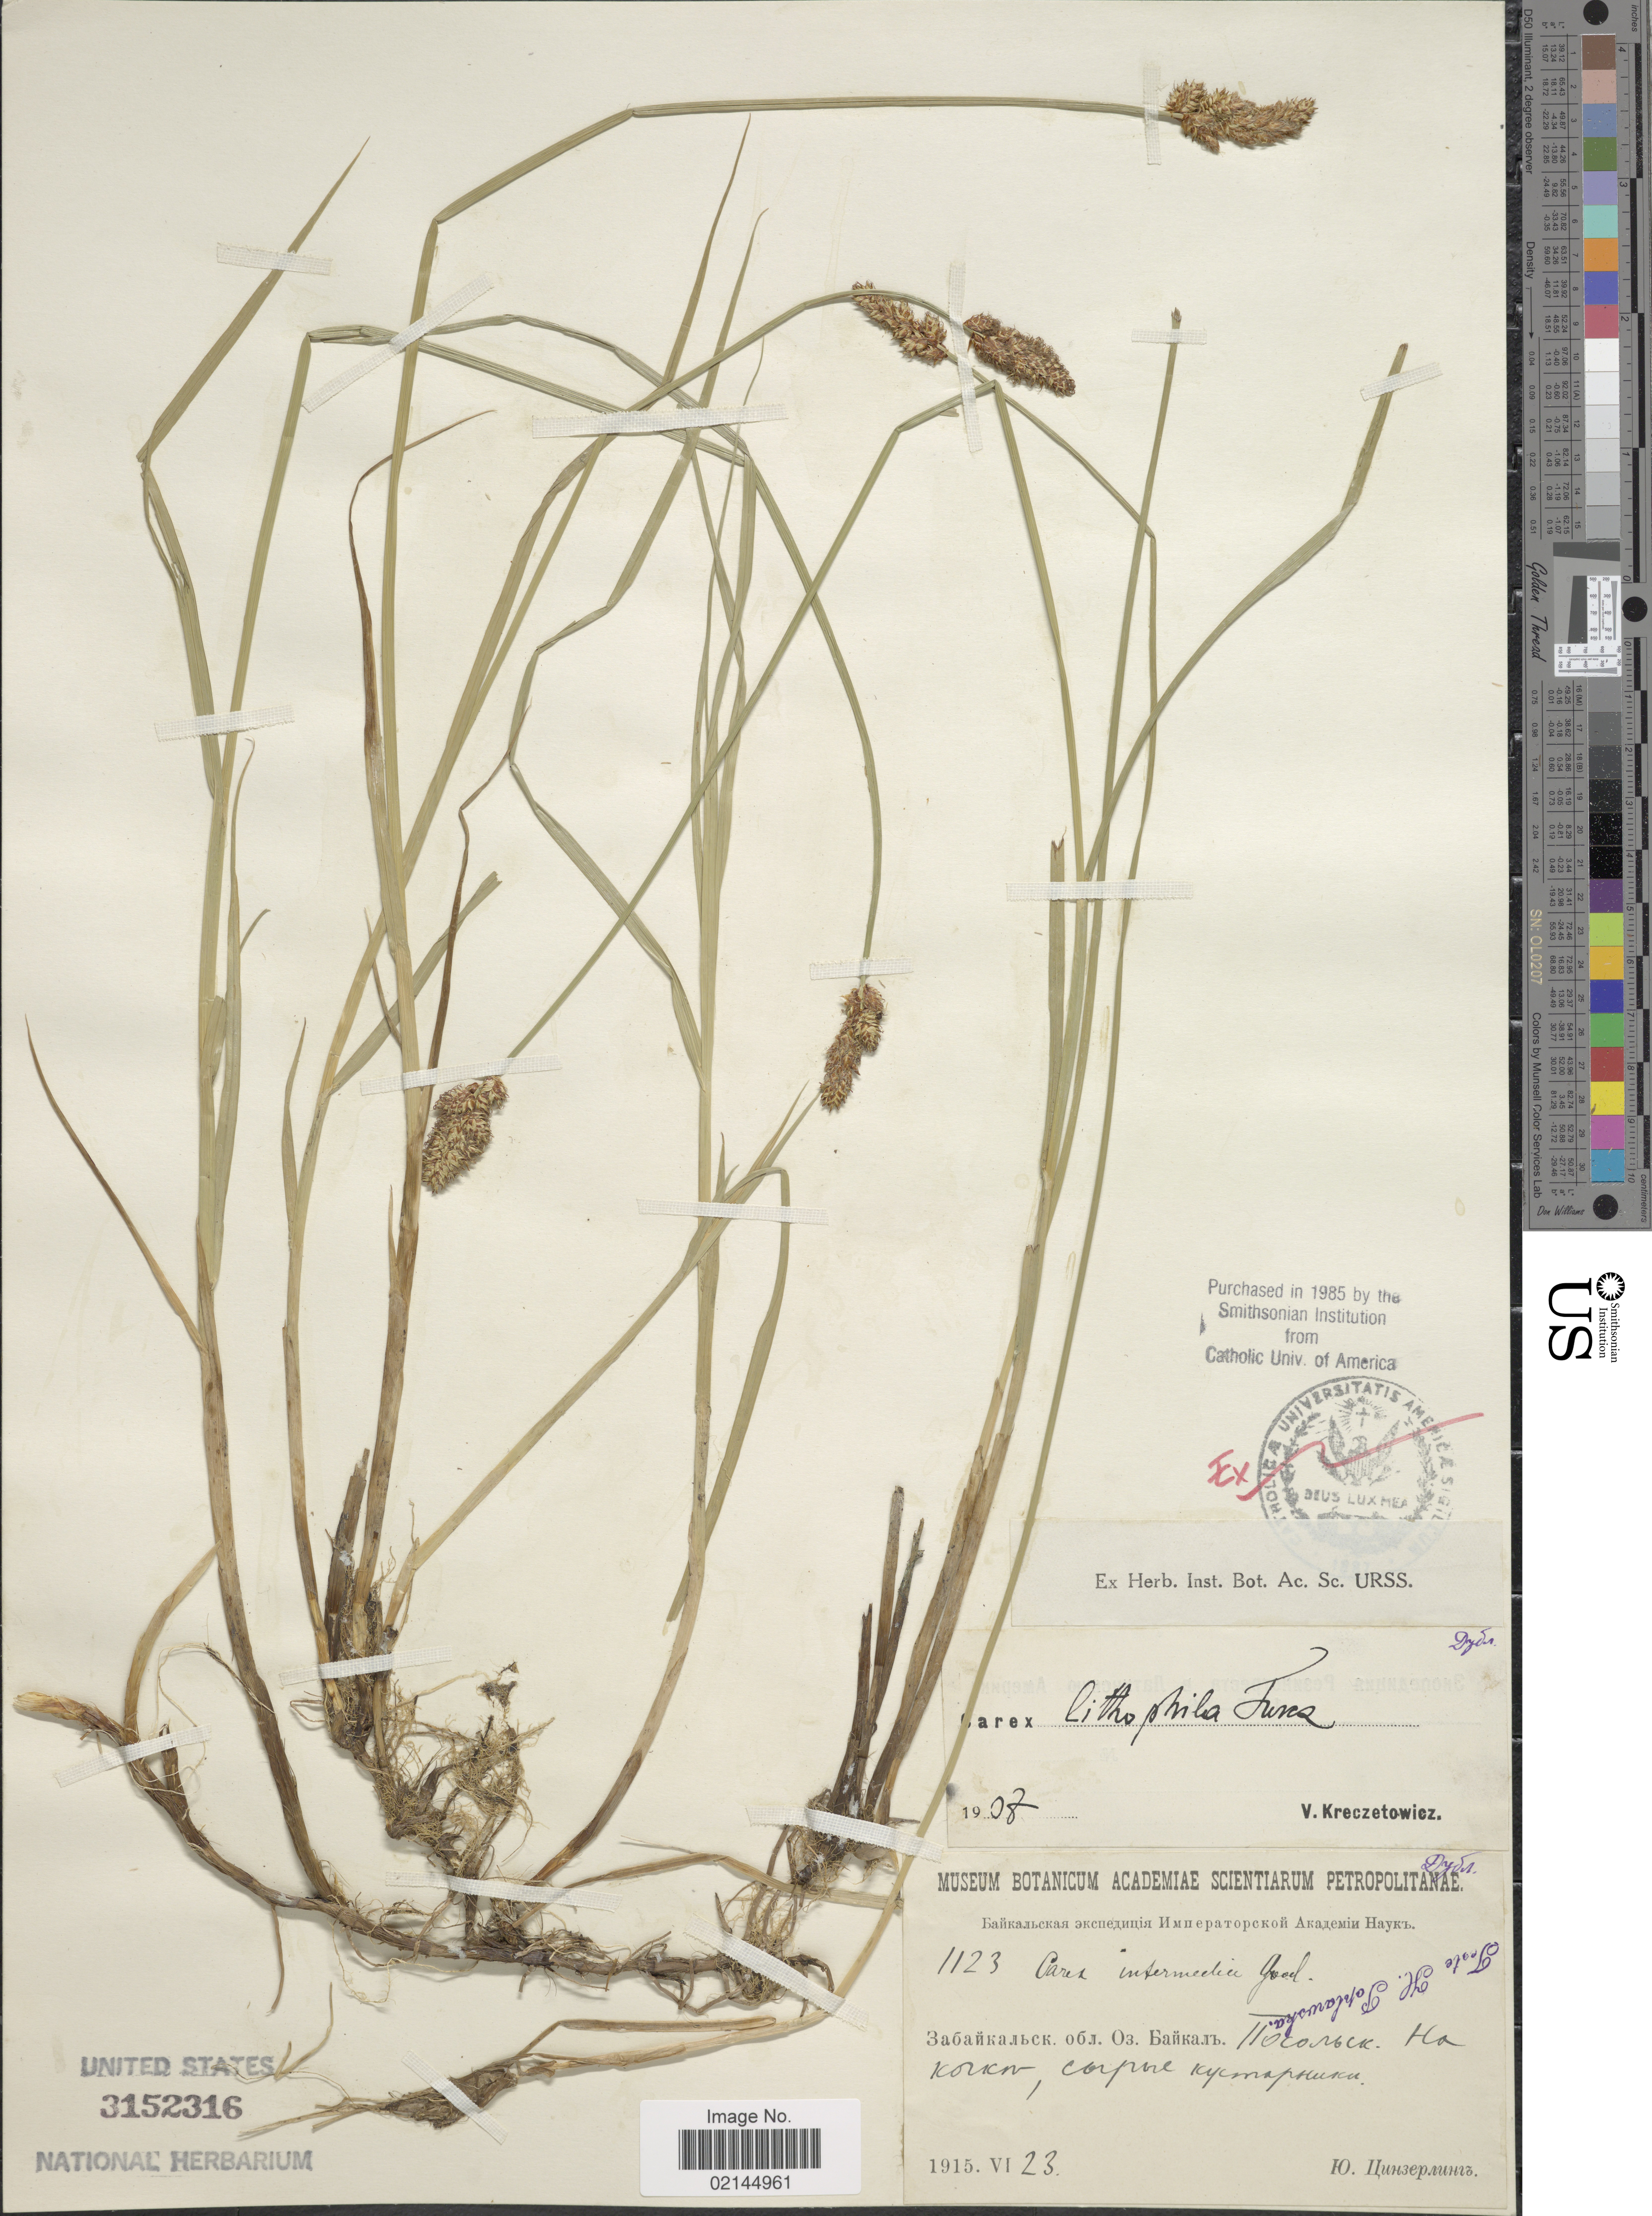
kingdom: Plantae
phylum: Tracheophyta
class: Liliopsida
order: Poales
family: Cyperaceae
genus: Carex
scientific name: Carex lithophila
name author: Turcz.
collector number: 1123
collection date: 1915-06-23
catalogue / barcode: US 3152316